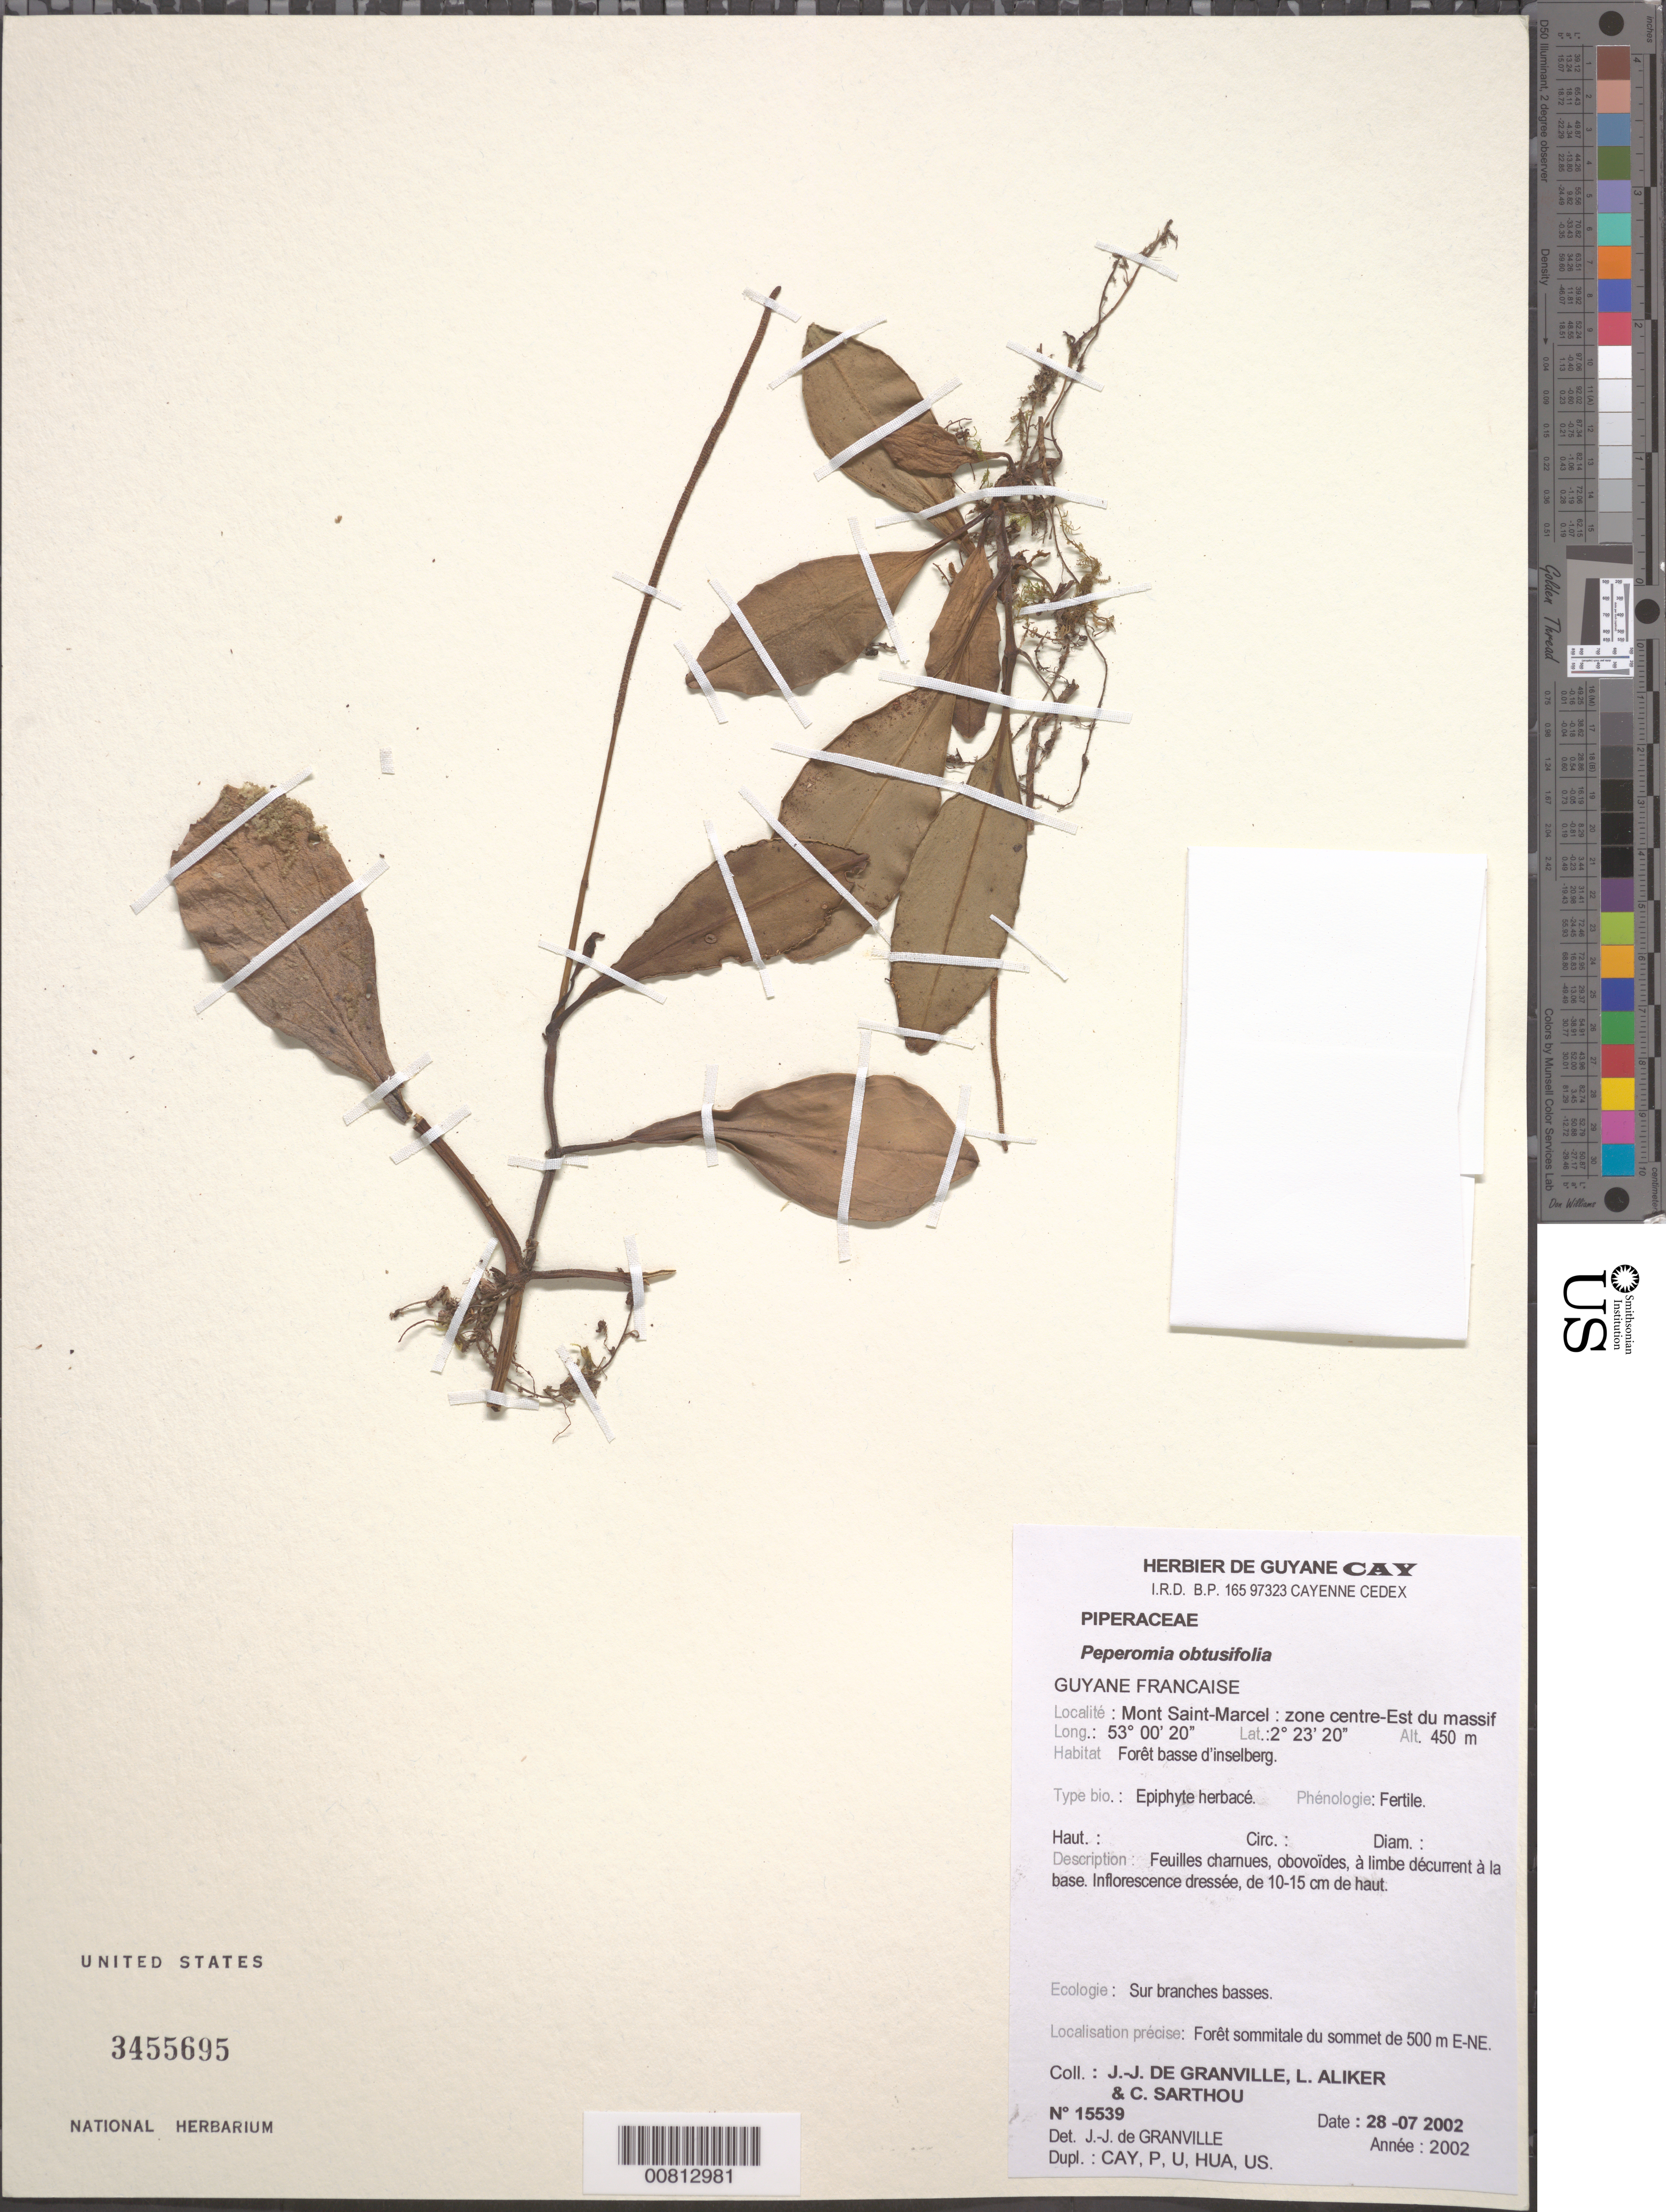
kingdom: Plantae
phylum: Tracheophyta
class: Magnoliopsida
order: Piperales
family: Piperaceae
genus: Peperomia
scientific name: Peperomia obtusifolia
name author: (L.) A. Dietr.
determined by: Granville, J. J. de, (CAY), Institut de Recherche pour le Developpement (IRD) (FRENCH GUIANA)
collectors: J.-J. de Granville, L. Aliker & C. Sarthou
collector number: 15539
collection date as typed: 28-Jul-02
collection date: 2002-07-28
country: French Guiana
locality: Mont Saint-Marcel, zone centre-Est du massif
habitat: Forêt basse d'inselberg; sur branches basses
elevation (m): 450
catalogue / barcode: US 3455695